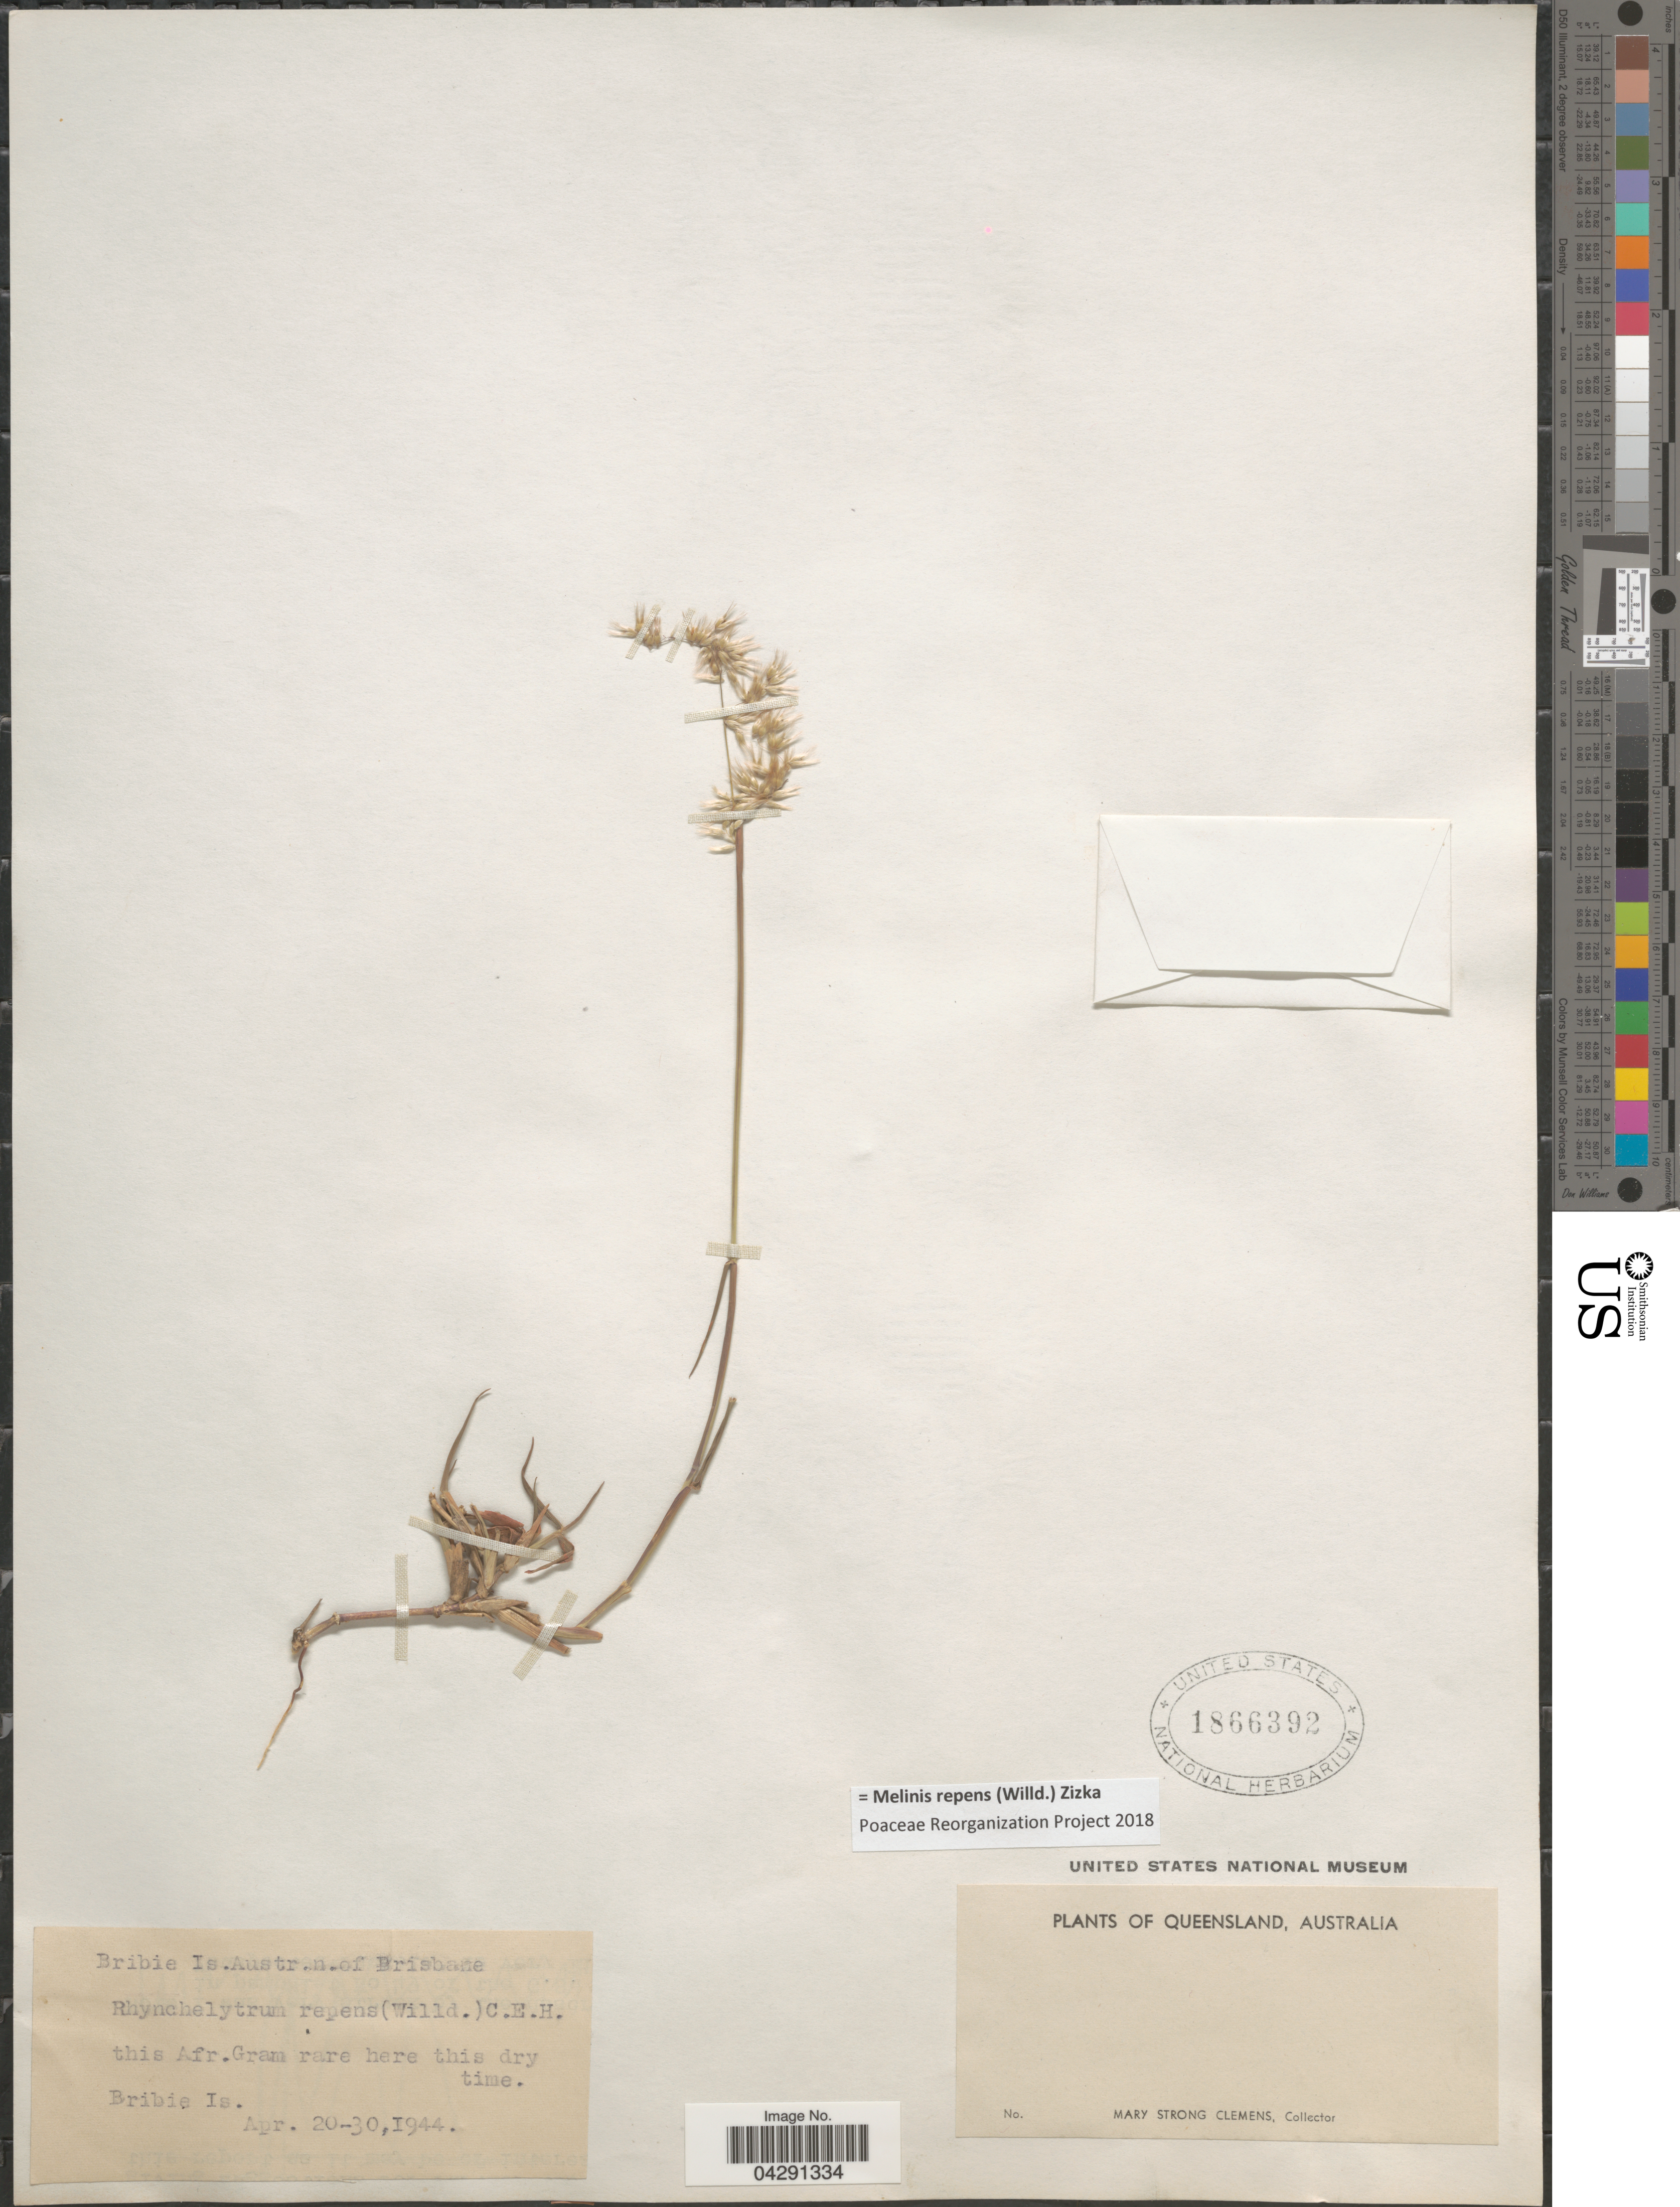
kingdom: Plantae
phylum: Tracheophyta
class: Liliopsida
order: Poales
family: Poaceae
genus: Melinis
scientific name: Melinis repens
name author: (Willd.) Zizka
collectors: M. S. Clemens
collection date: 1944-04-20/1944-04-30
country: Australia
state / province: Queensland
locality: Bribie Is.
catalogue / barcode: US 1866392